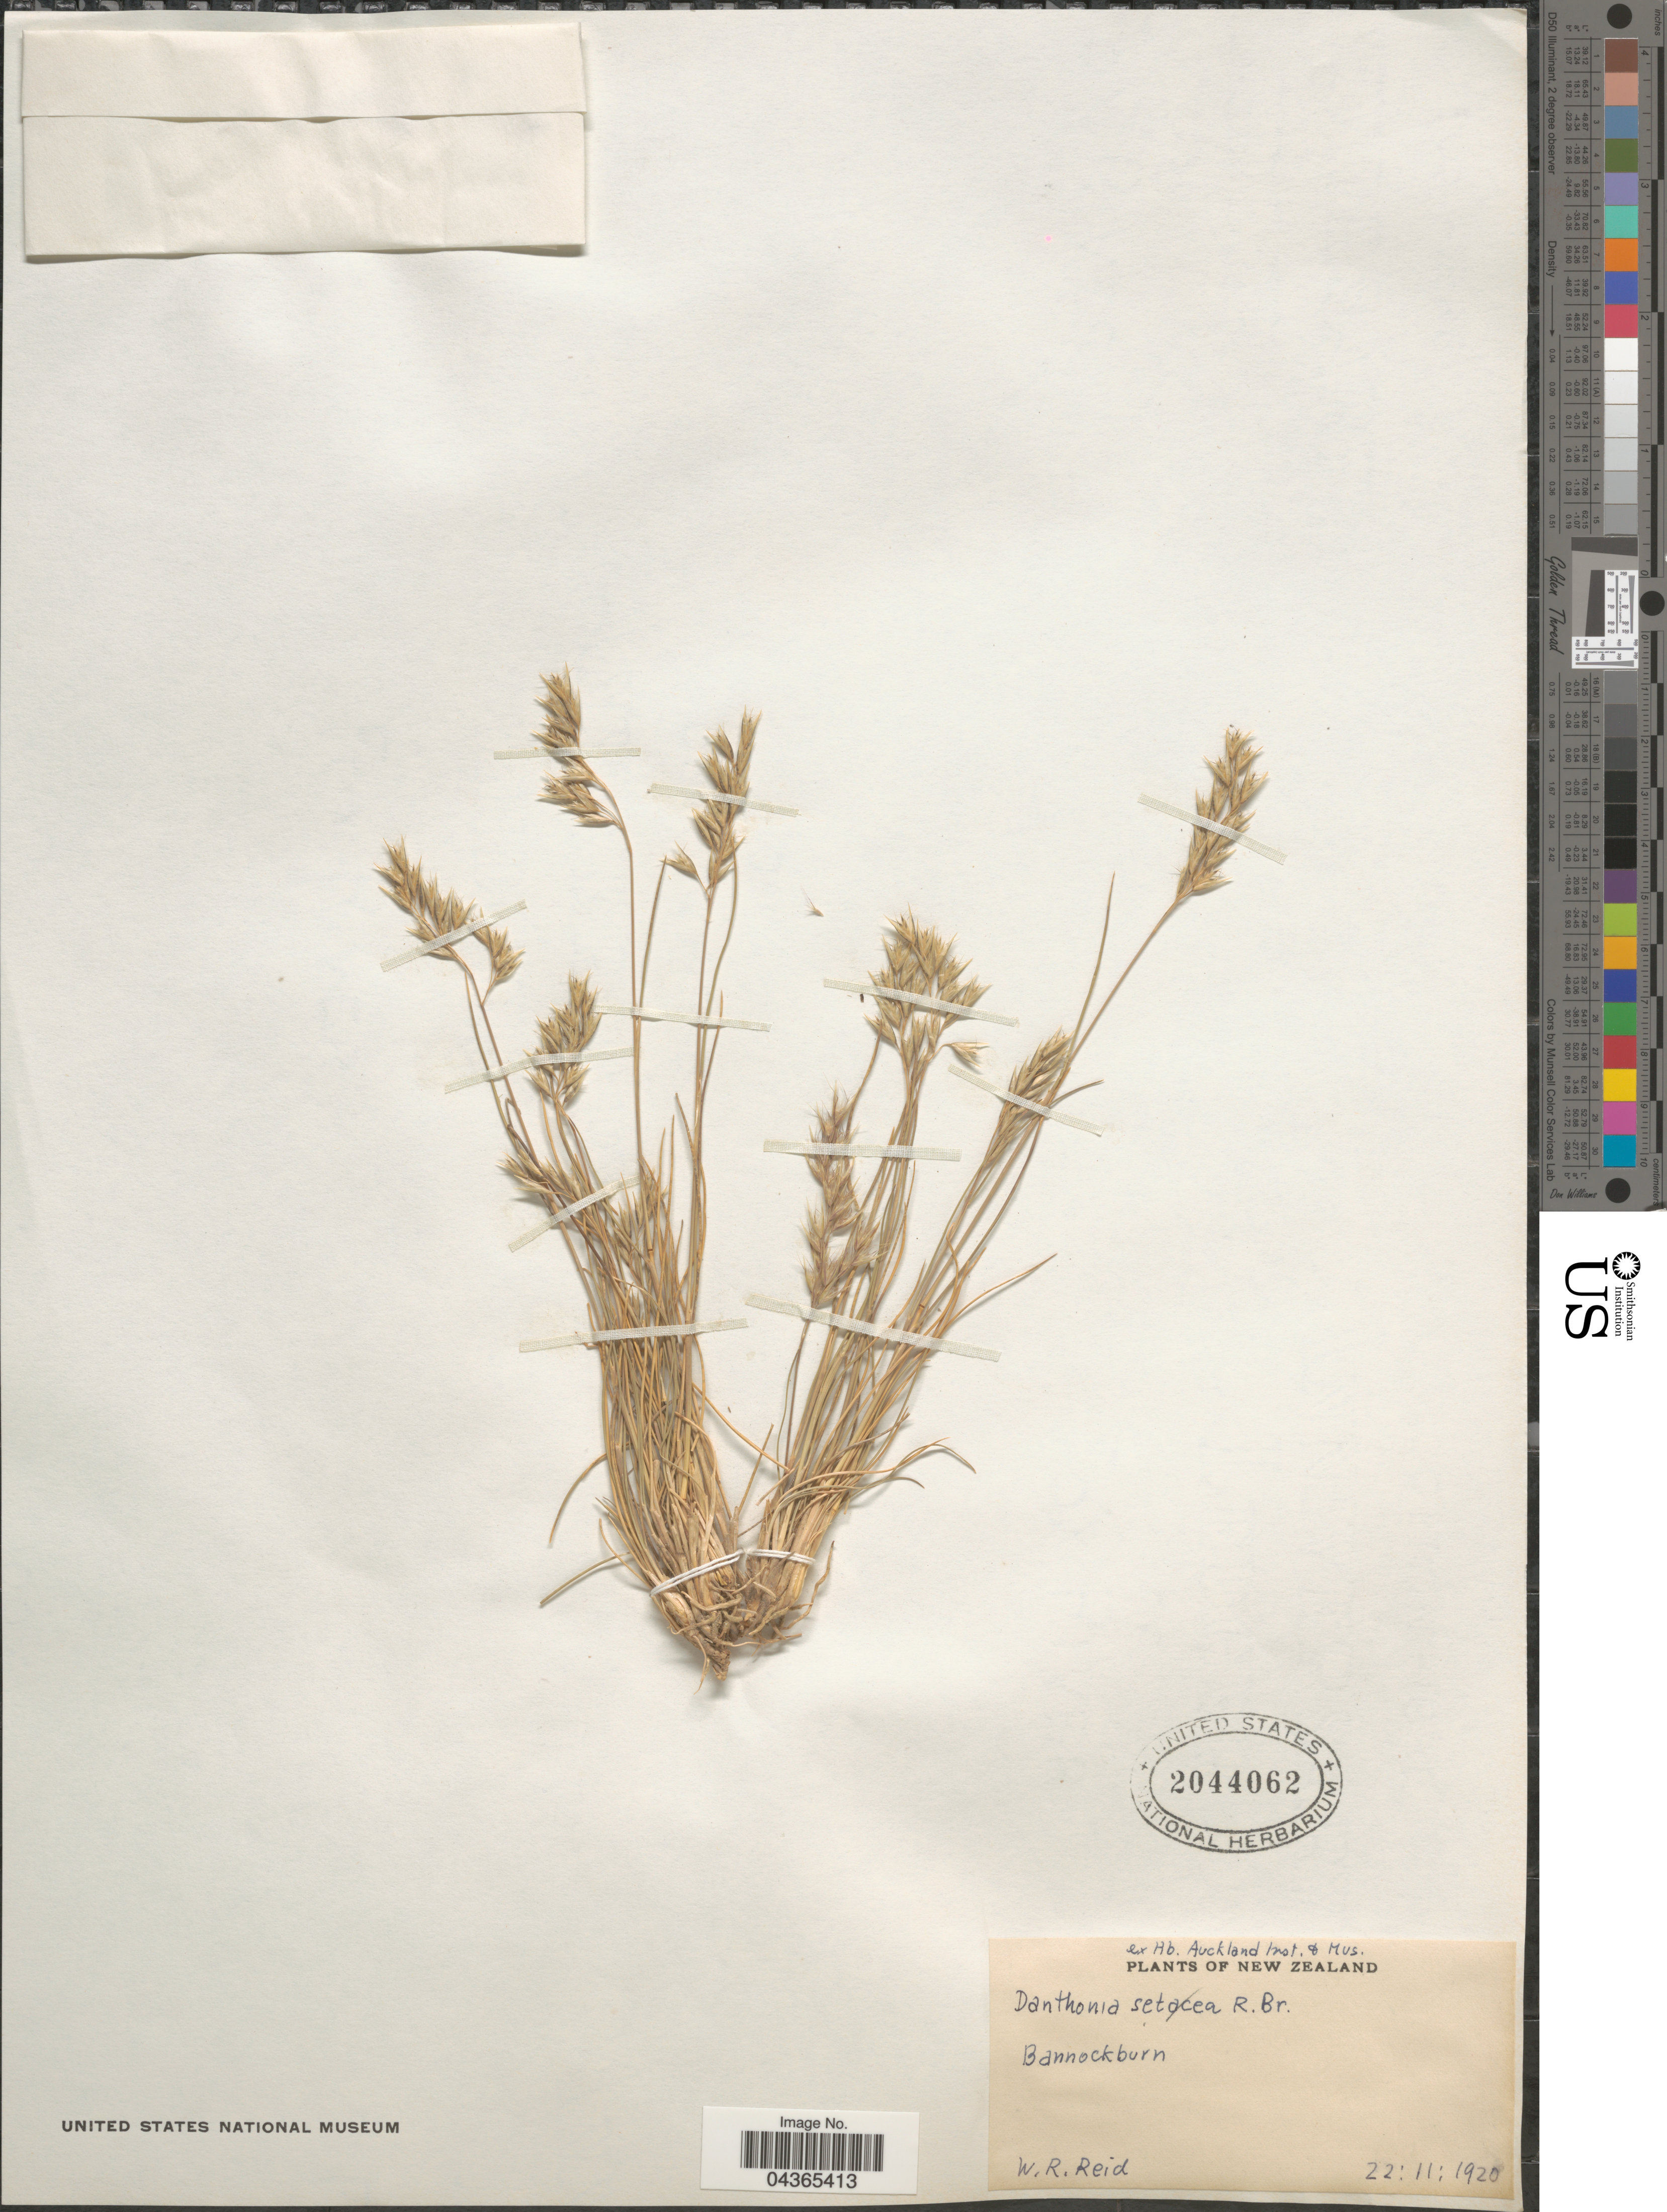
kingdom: Plantae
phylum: Tracheophyta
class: Liliopsida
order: Poales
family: Poaceae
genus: Rytidosperma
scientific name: Rytidosperma sp.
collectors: W. Reid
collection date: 1920-11-22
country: New Zealand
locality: Bannockburn.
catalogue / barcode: US 2044062